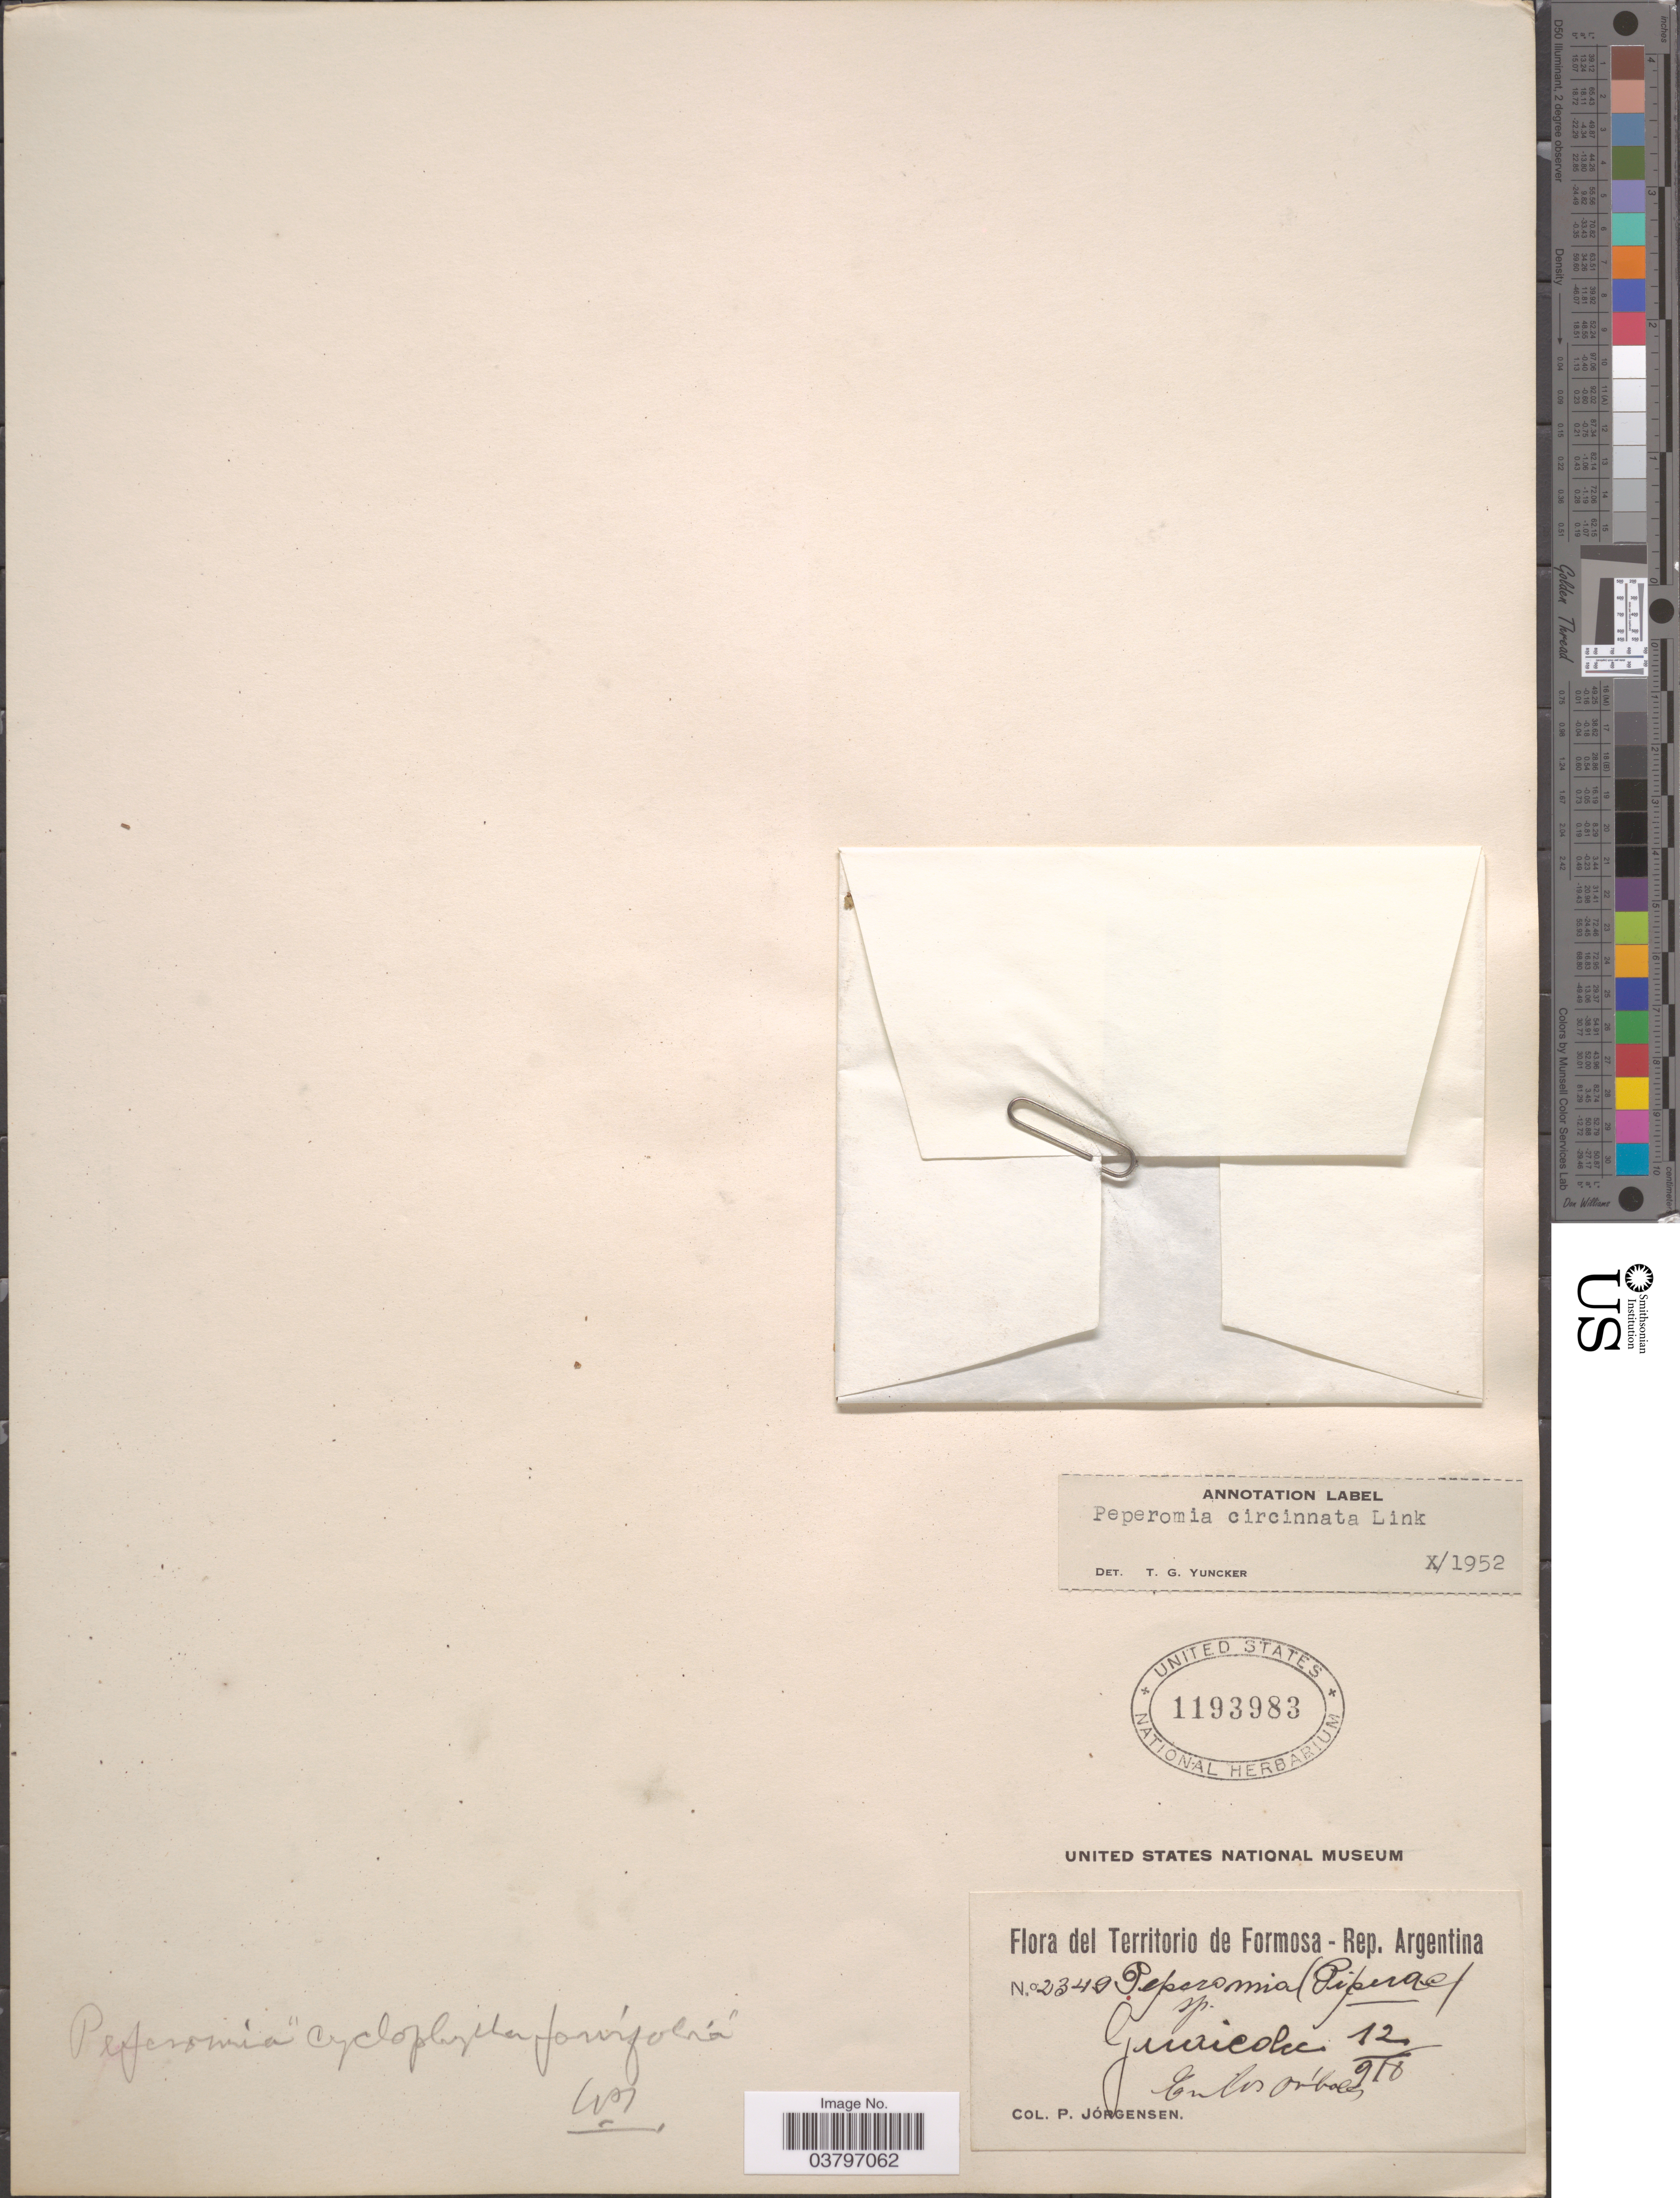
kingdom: Plantae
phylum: Tracheophyta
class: Magnoliopsida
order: Piperales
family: Piperaceae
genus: Peperomia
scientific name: Peperomia circinnata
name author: Link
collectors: P. Jörgensen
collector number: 2349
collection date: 1918-12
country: Argentina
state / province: Formosa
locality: Guaycolec.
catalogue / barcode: US 1193983